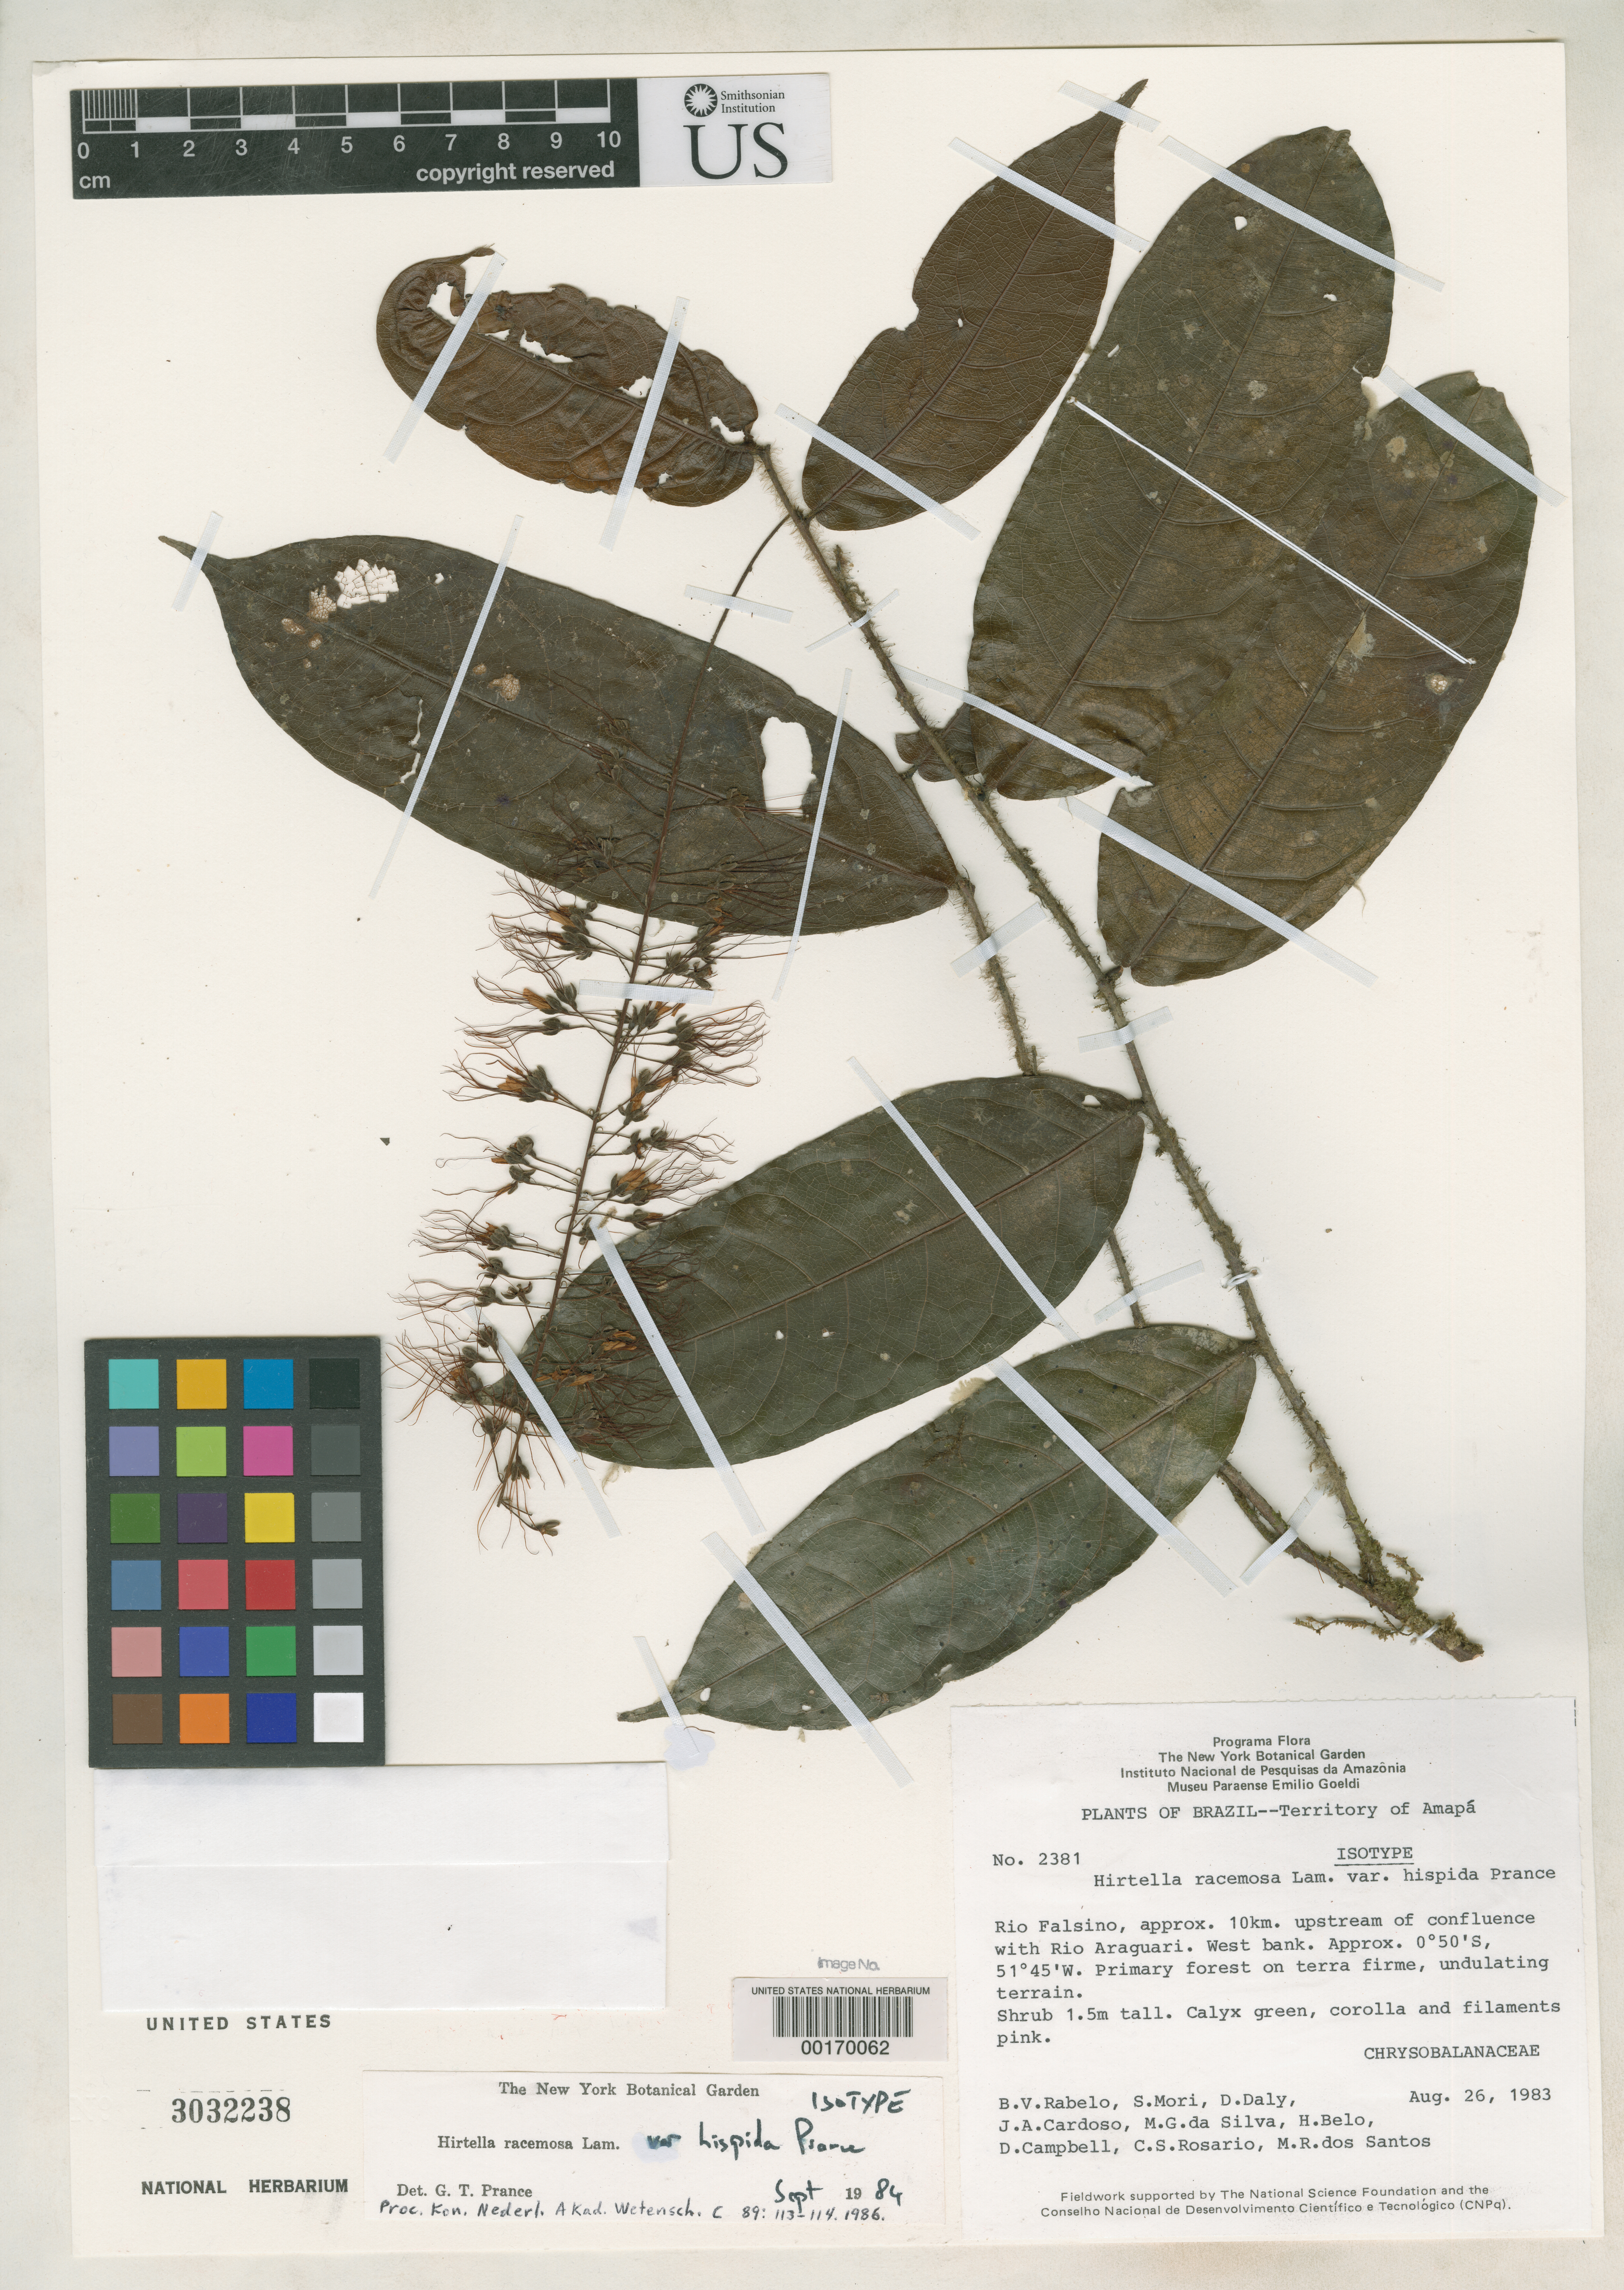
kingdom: Plantae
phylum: Tracheophyta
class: Magnoliopsida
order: Malpighiales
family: Chrysobalanaceae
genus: Hirtella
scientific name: Hirtella racemosa var. hispida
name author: Prance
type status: Isotype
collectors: B. Rabelo, S. Mori, D. C. Daly, J. C. Andrade, M. G. Silva & H. P. Belo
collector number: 2381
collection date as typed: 26 Aug 1983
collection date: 1983-08-26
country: Brazil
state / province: Amapá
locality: Rio Falsino, ca. 10 km upstream of confluence with Rio Araguari, W bank.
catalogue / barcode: US 3032238